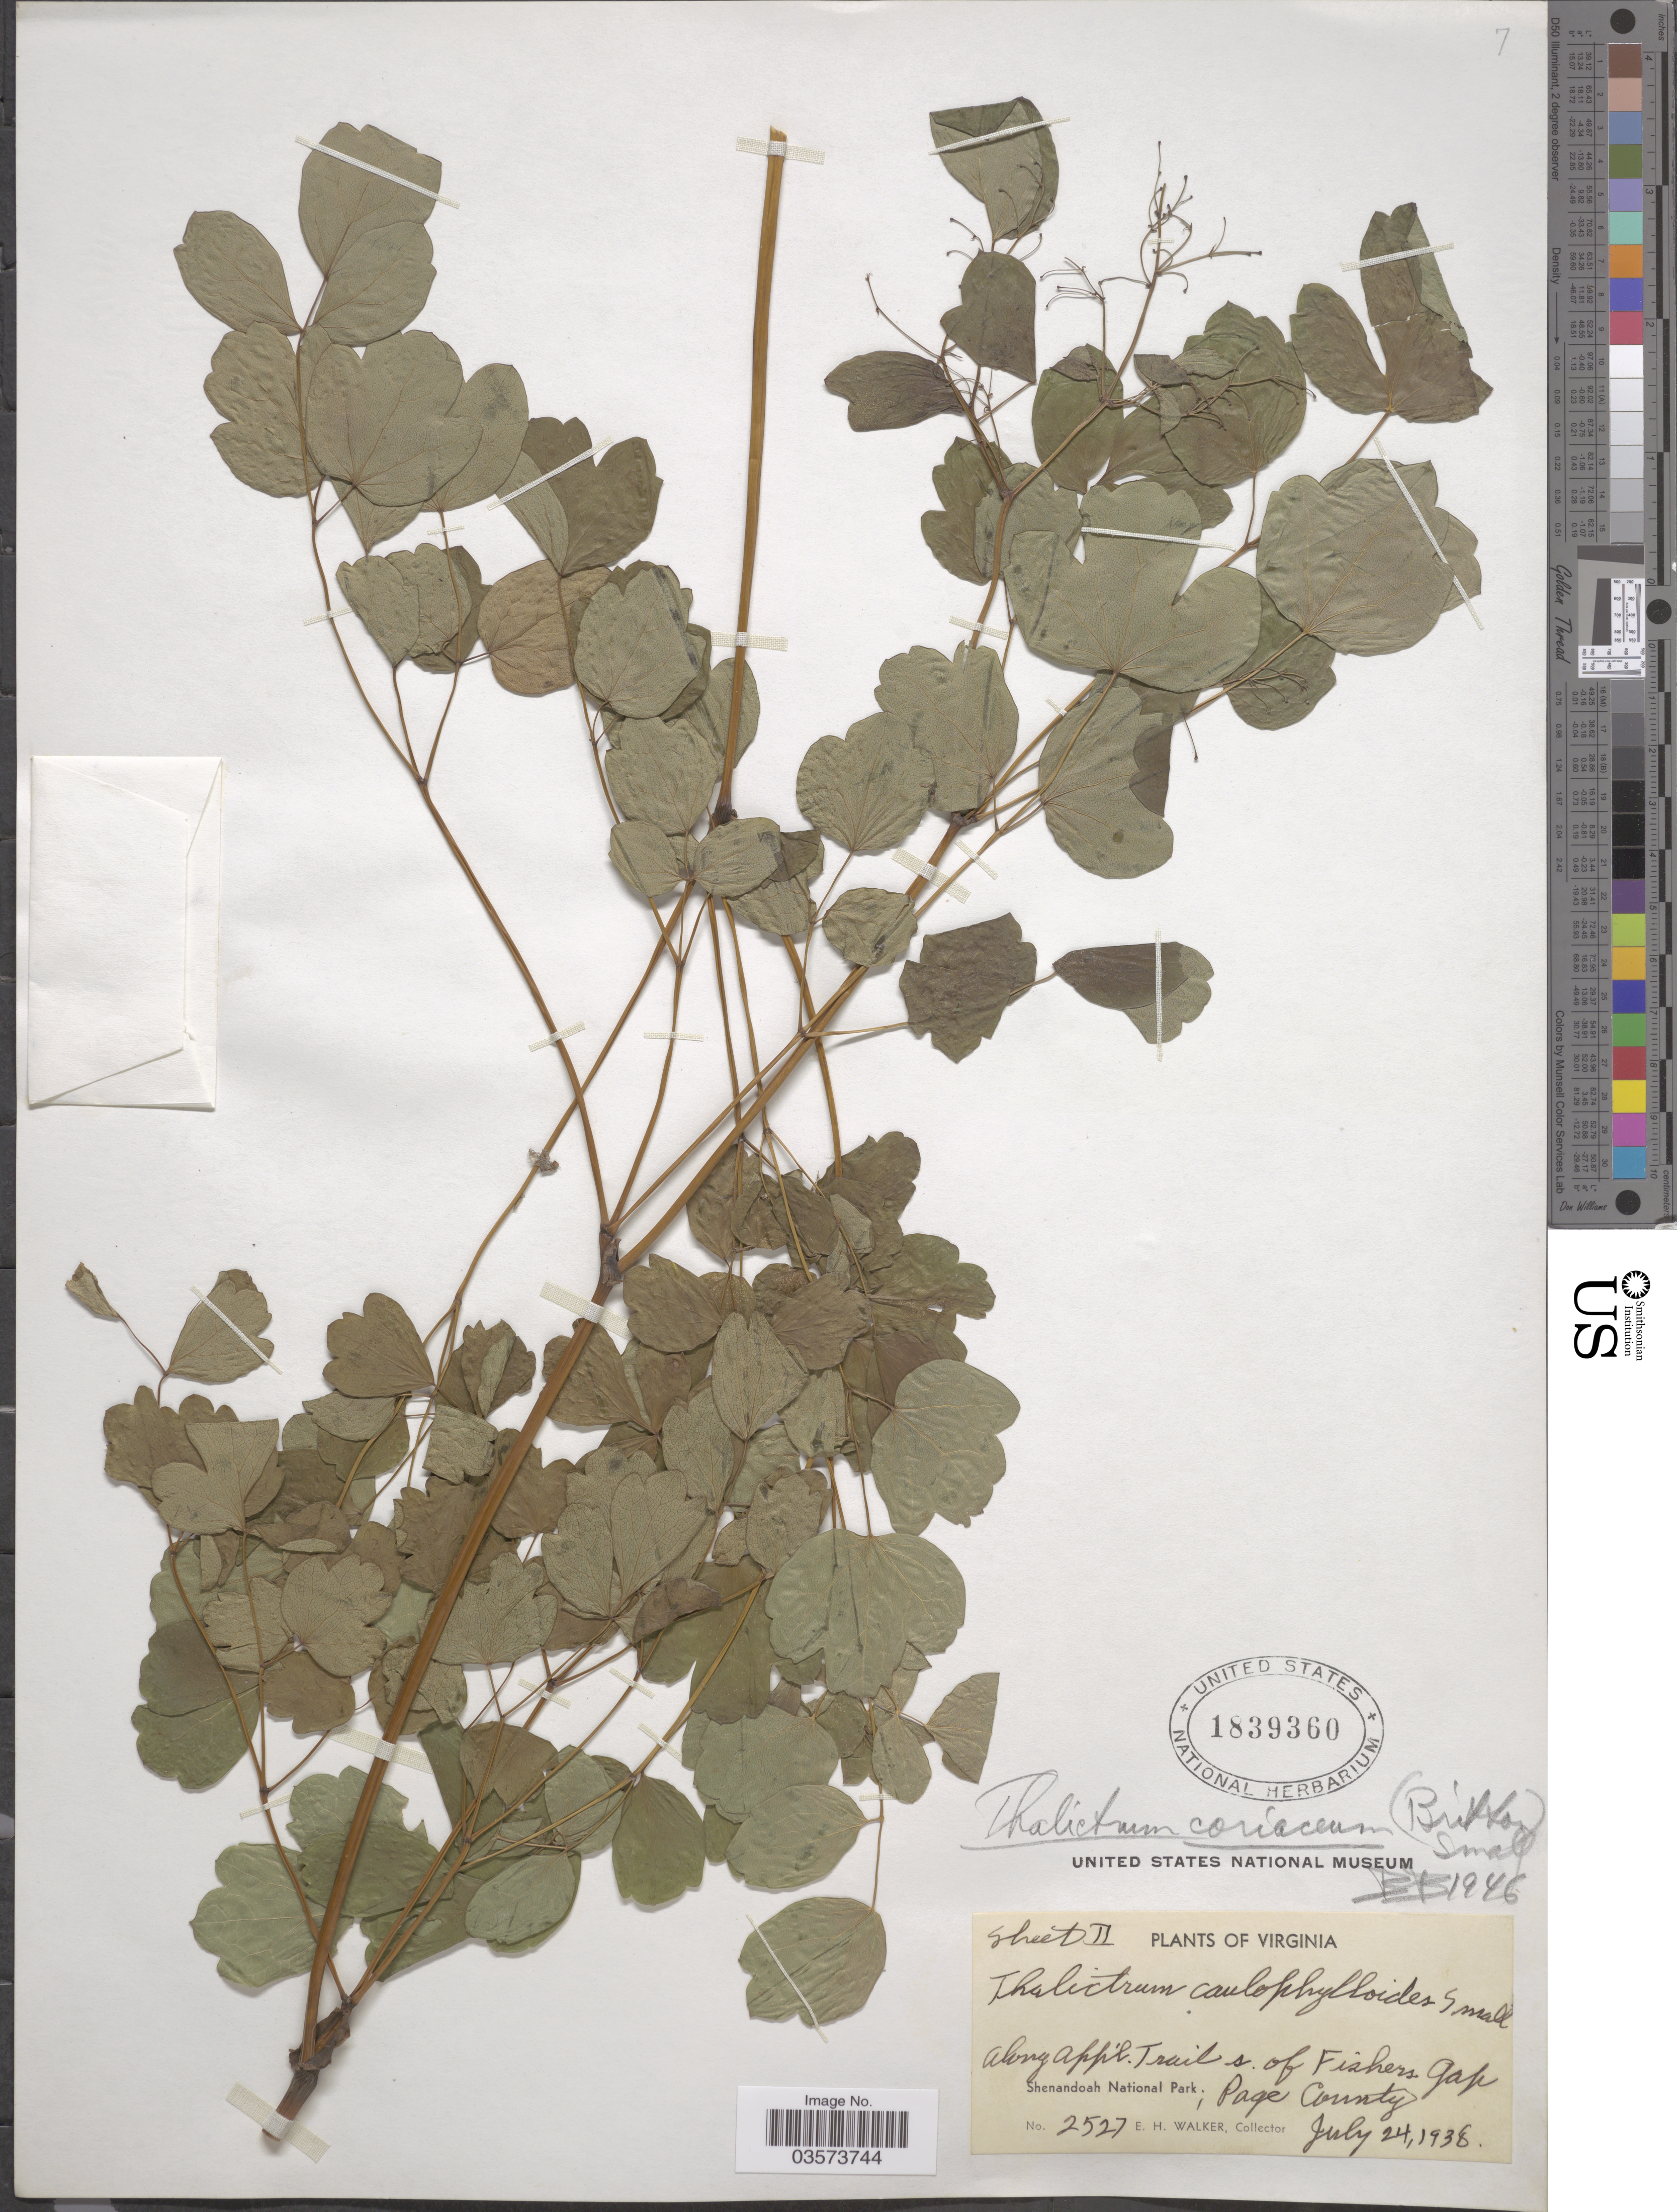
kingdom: Plantae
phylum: Tracheophyta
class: Magnoliopsida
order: Ranunculales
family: Ranunculaceae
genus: Thalictrum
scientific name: Thalictrum coriaceum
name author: (Britton) Small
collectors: E. H. Walker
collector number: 2527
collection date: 1938-07-24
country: United States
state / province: Virginia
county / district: Page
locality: Along App'le Trail s. of Fishers Gap. Shenandoah National Park; Page County.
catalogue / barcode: US 1839360